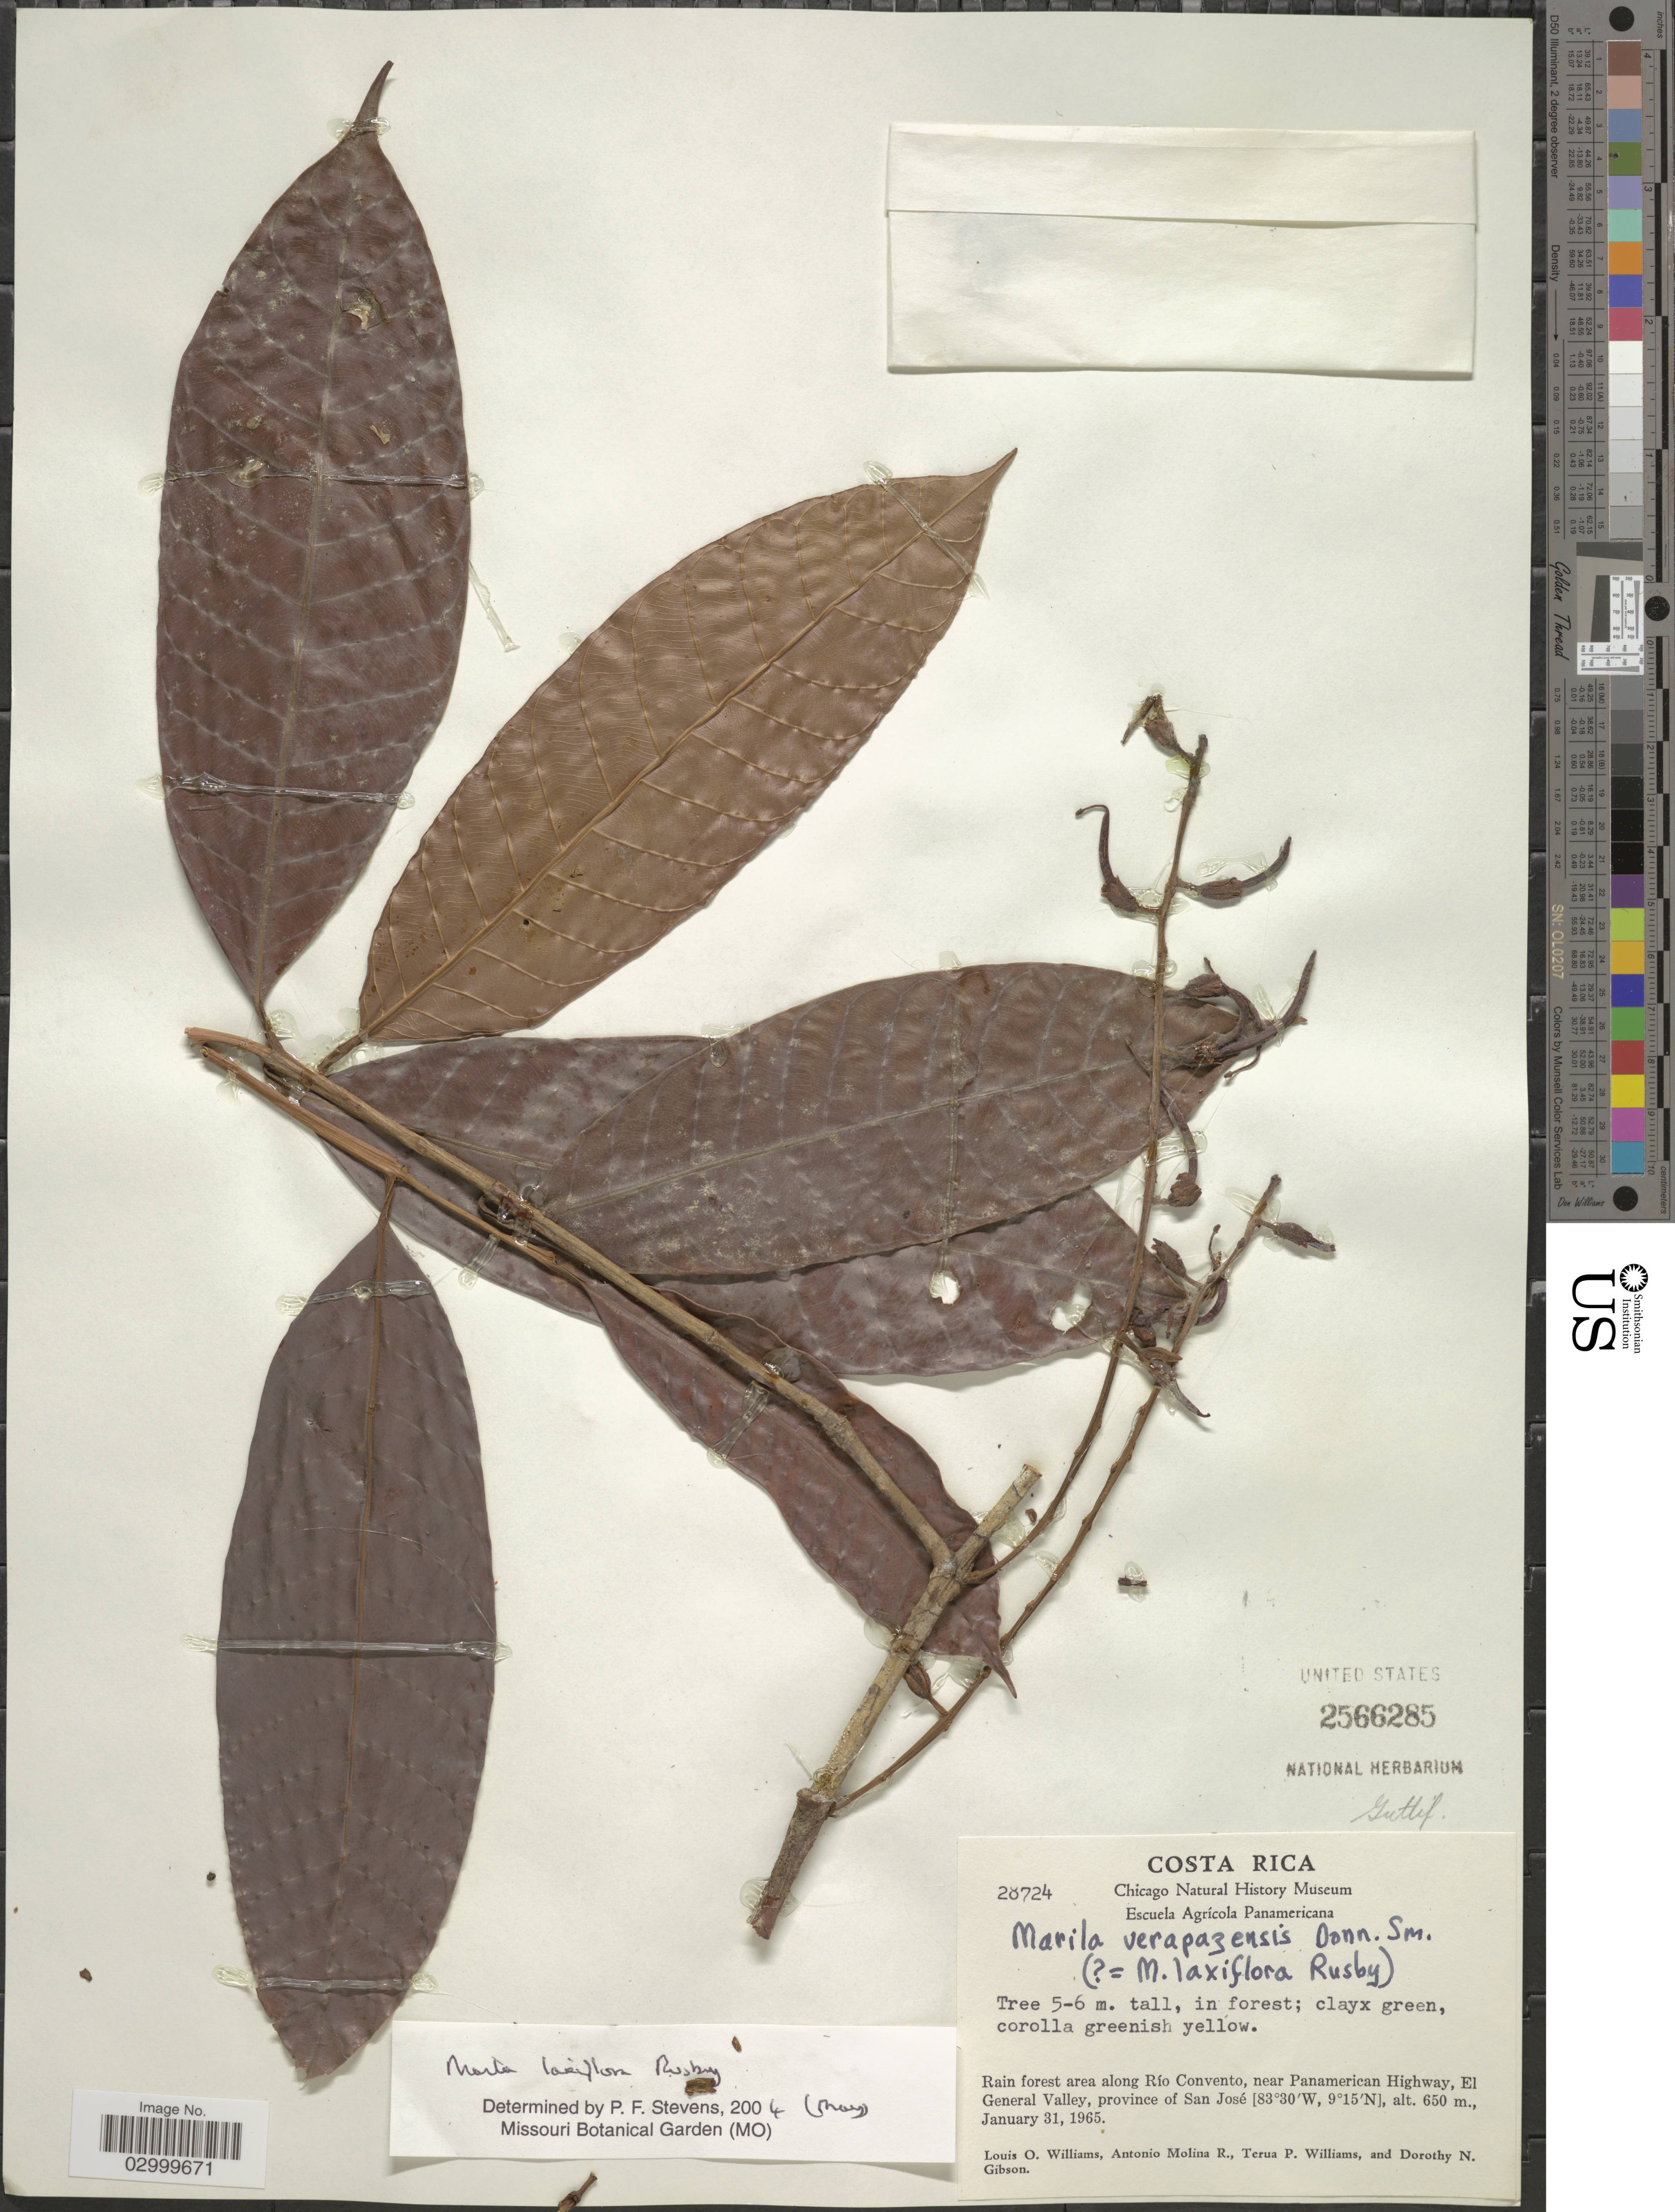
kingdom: Plantae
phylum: Tracheophyta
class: Magnoliopsida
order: Malpighiales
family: Calophyllaceae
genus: Marila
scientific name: Marila laxiflora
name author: Rusby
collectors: L. O. Williams, A. Molina R., T. Williams & D. N. Gibson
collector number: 28724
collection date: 1965-01-31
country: Costa Rica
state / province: San José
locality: Rain forest area along Río Convento, near Panamerican Highway, El General Valley.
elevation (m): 650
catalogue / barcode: US 2566285